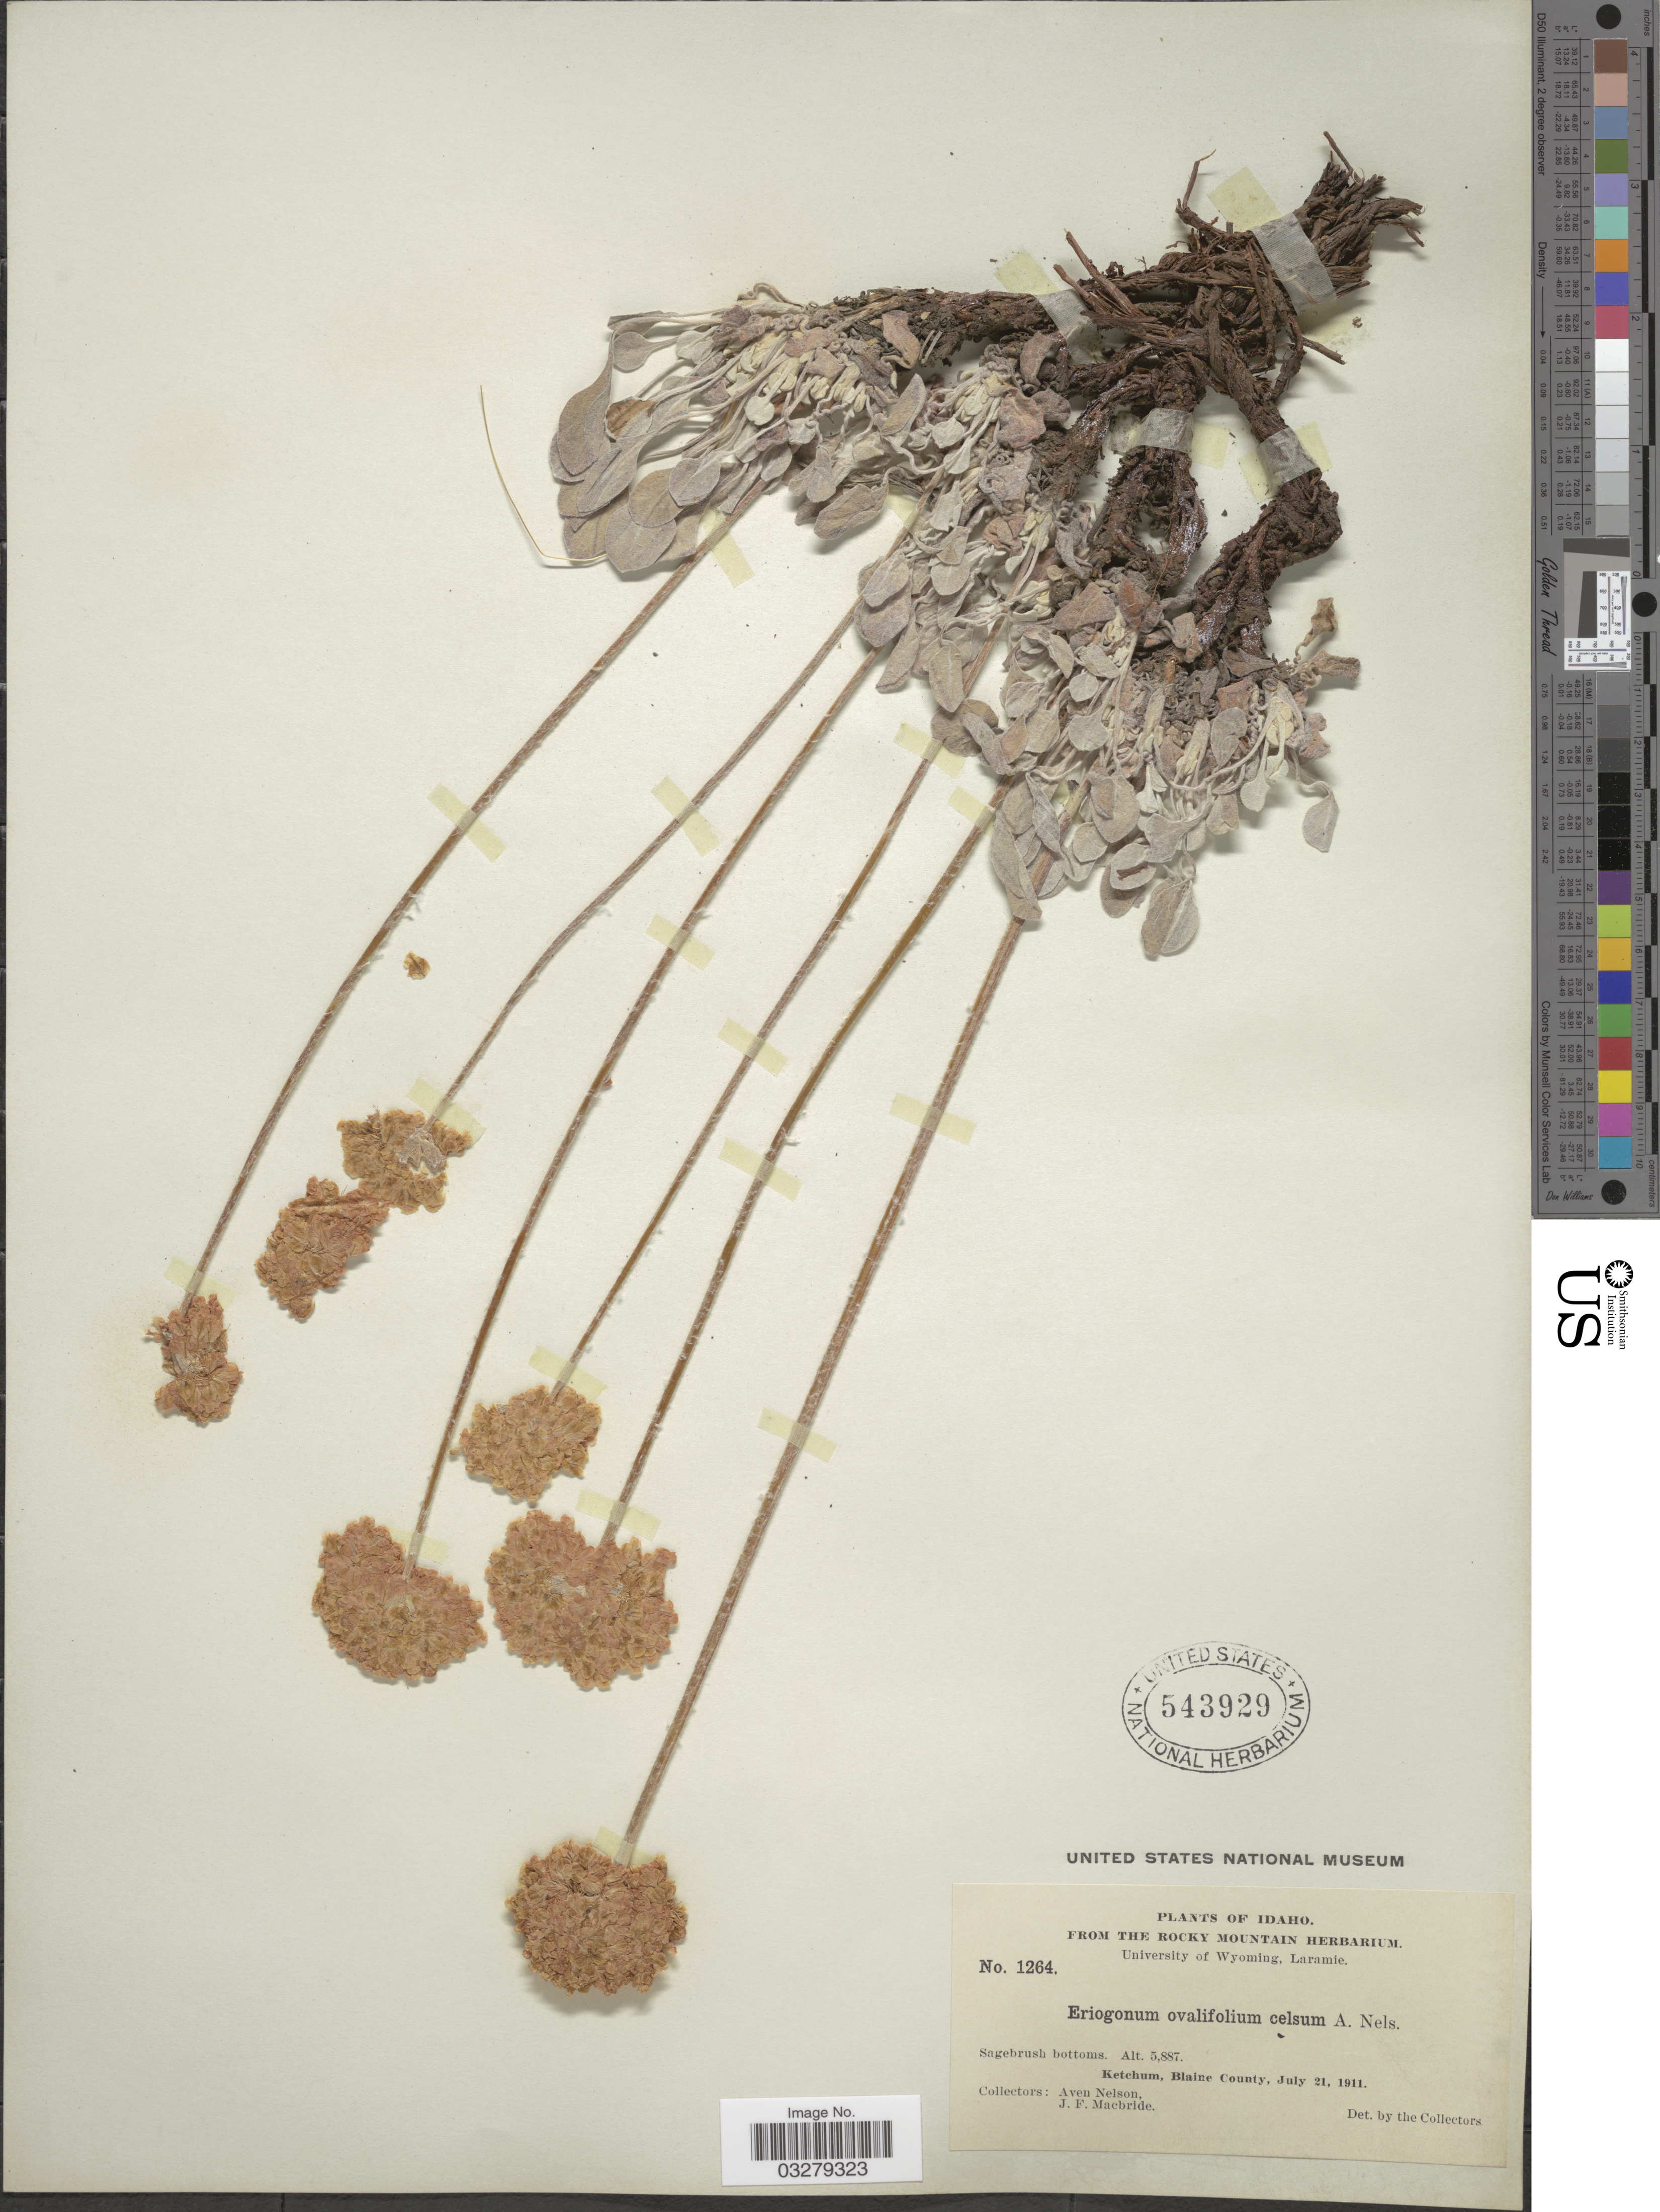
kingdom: Plantae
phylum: Tracheophyta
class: Magnoliopsida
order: Caryophyllales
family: Polygonaceae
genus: Eriogonum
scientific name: Eriogonum ovalifolium var. celsum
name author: A. Nelson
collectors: A. Nelson & J. F. Macbride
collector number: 1264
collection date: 1911-07-21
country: United States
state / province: Idaho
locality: Ketchum, Blaine County.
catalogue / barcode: US 543929